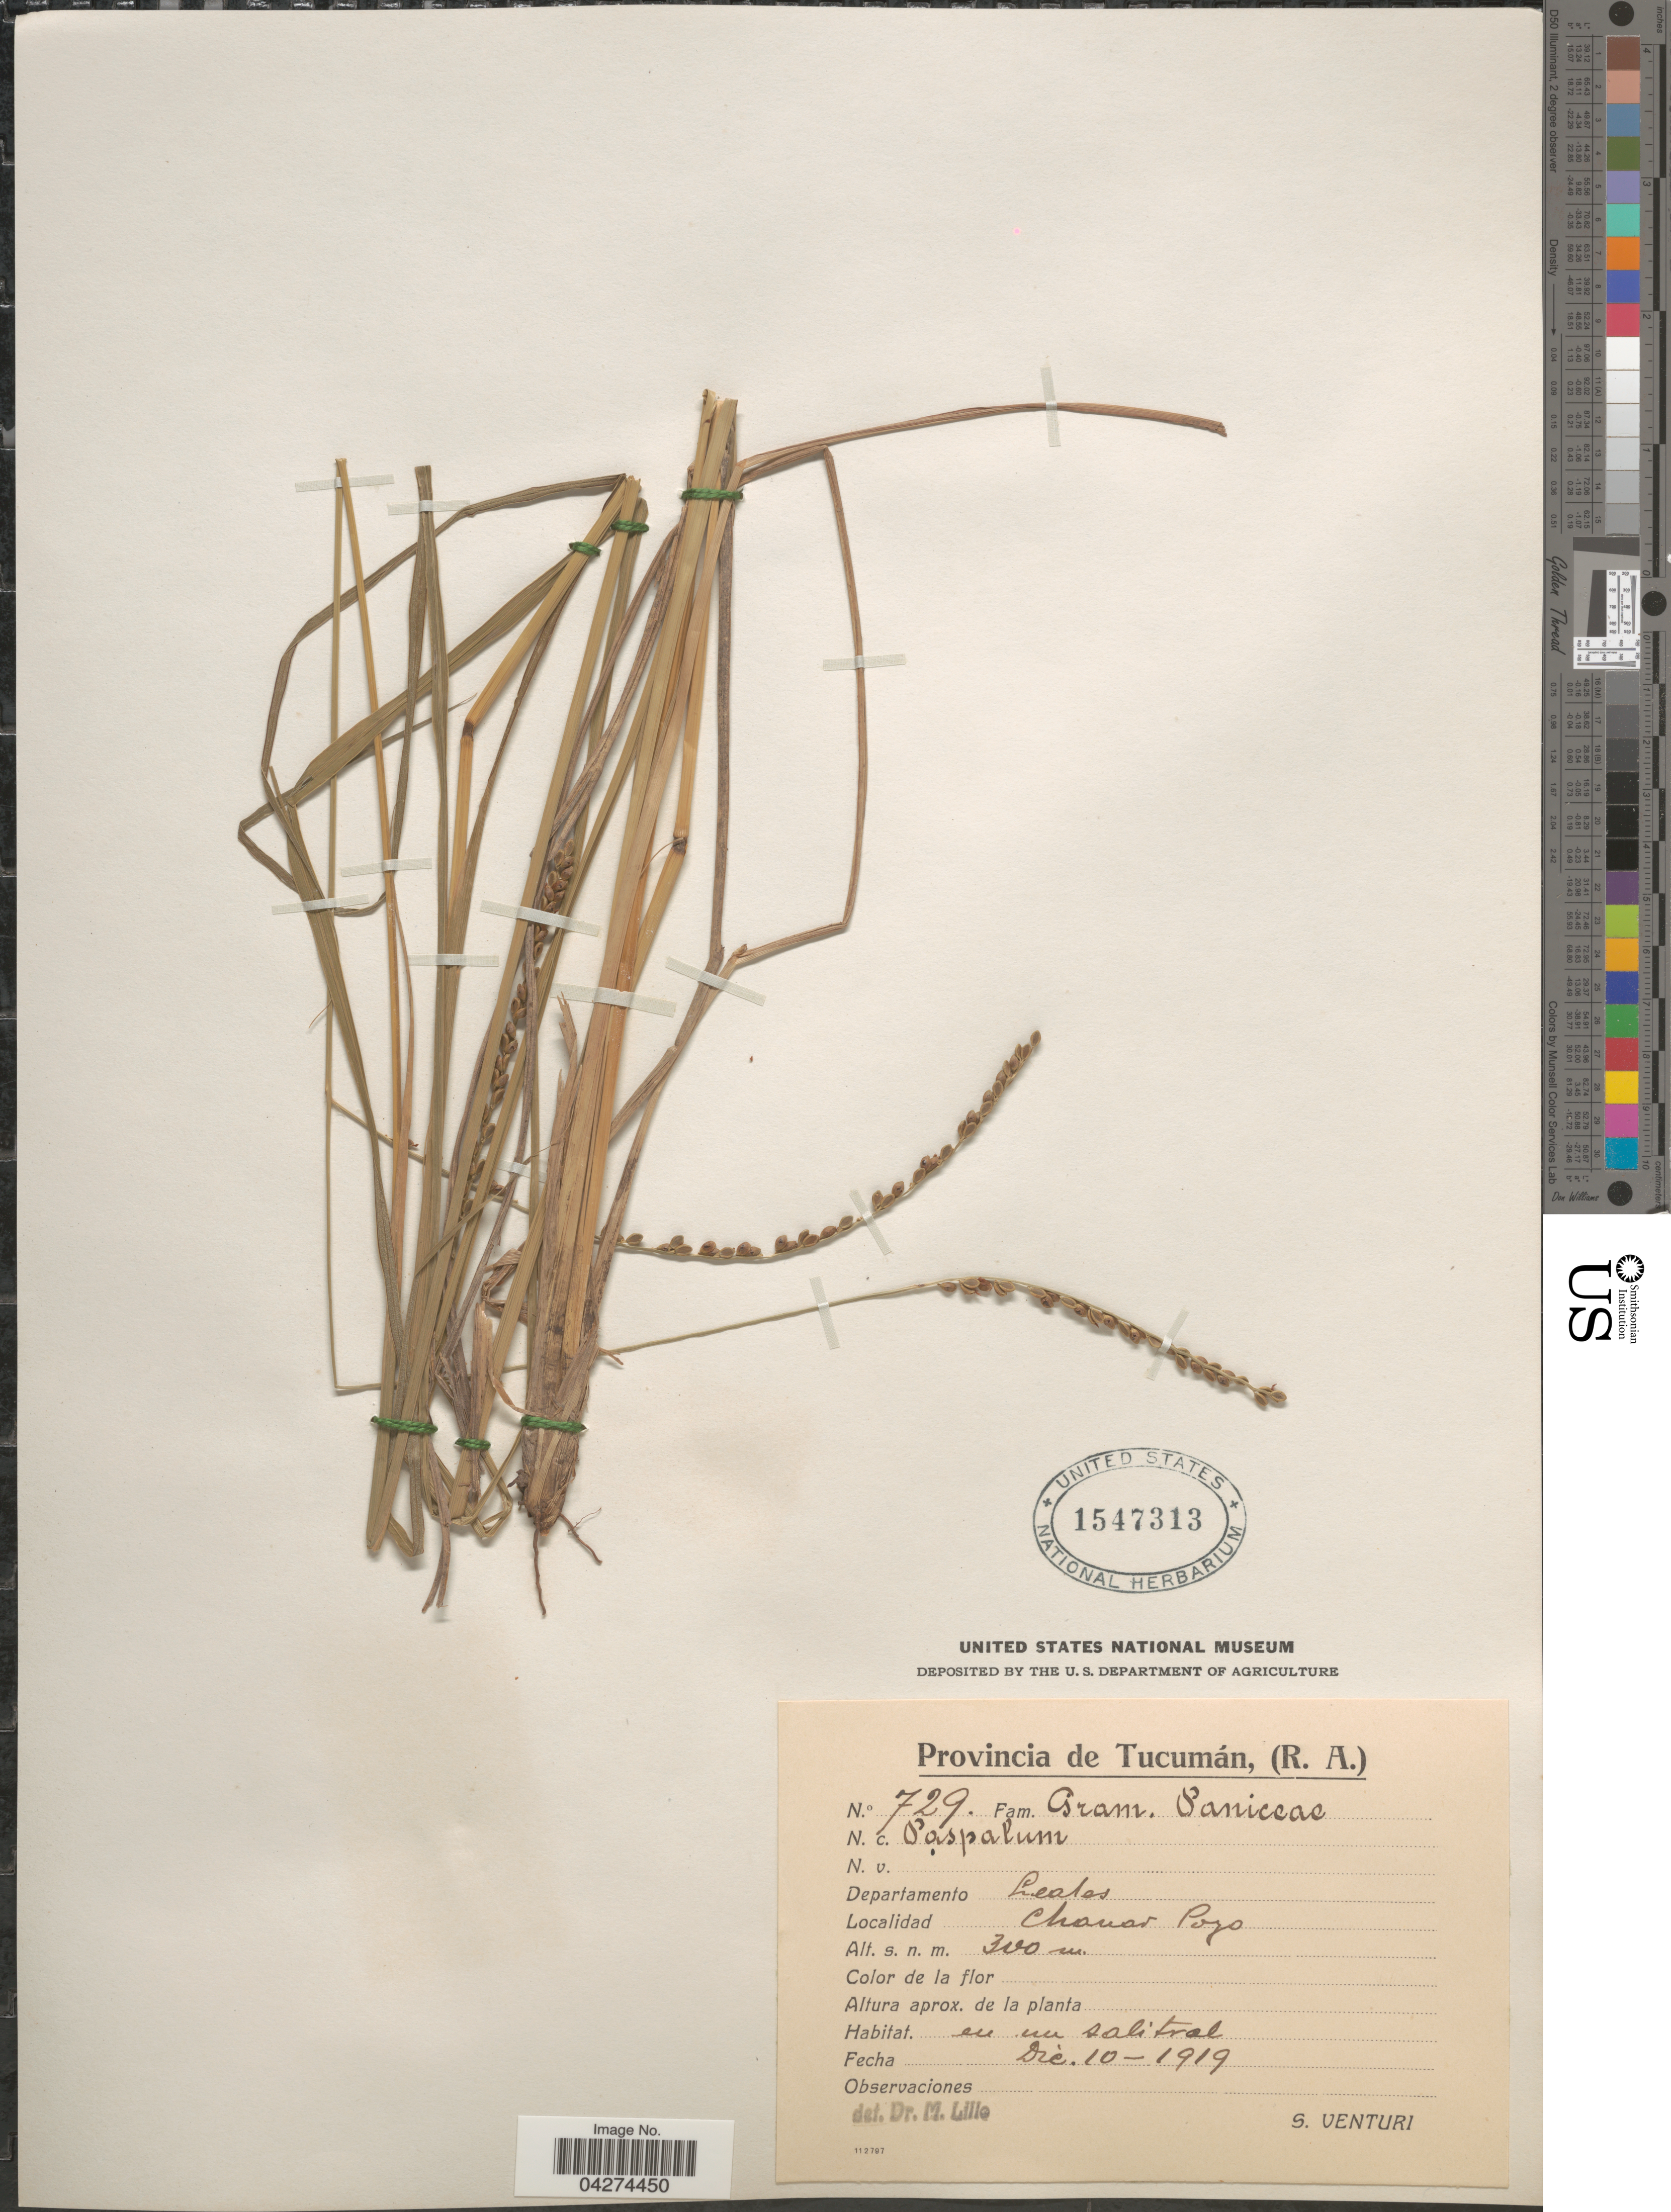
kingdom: Plantae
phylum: Tracheophyta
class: Liliopsida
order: Poales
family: Poaceae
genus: Paspalum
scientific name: Paspalum plicatulum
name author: Michx.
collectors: S. Venturi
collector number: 729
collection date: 1919-12-10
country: Argentina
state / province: Tucuman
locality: (R.A.) Departamento Leales. Chanar Pozo.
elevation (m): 300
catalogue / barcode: US 1547313